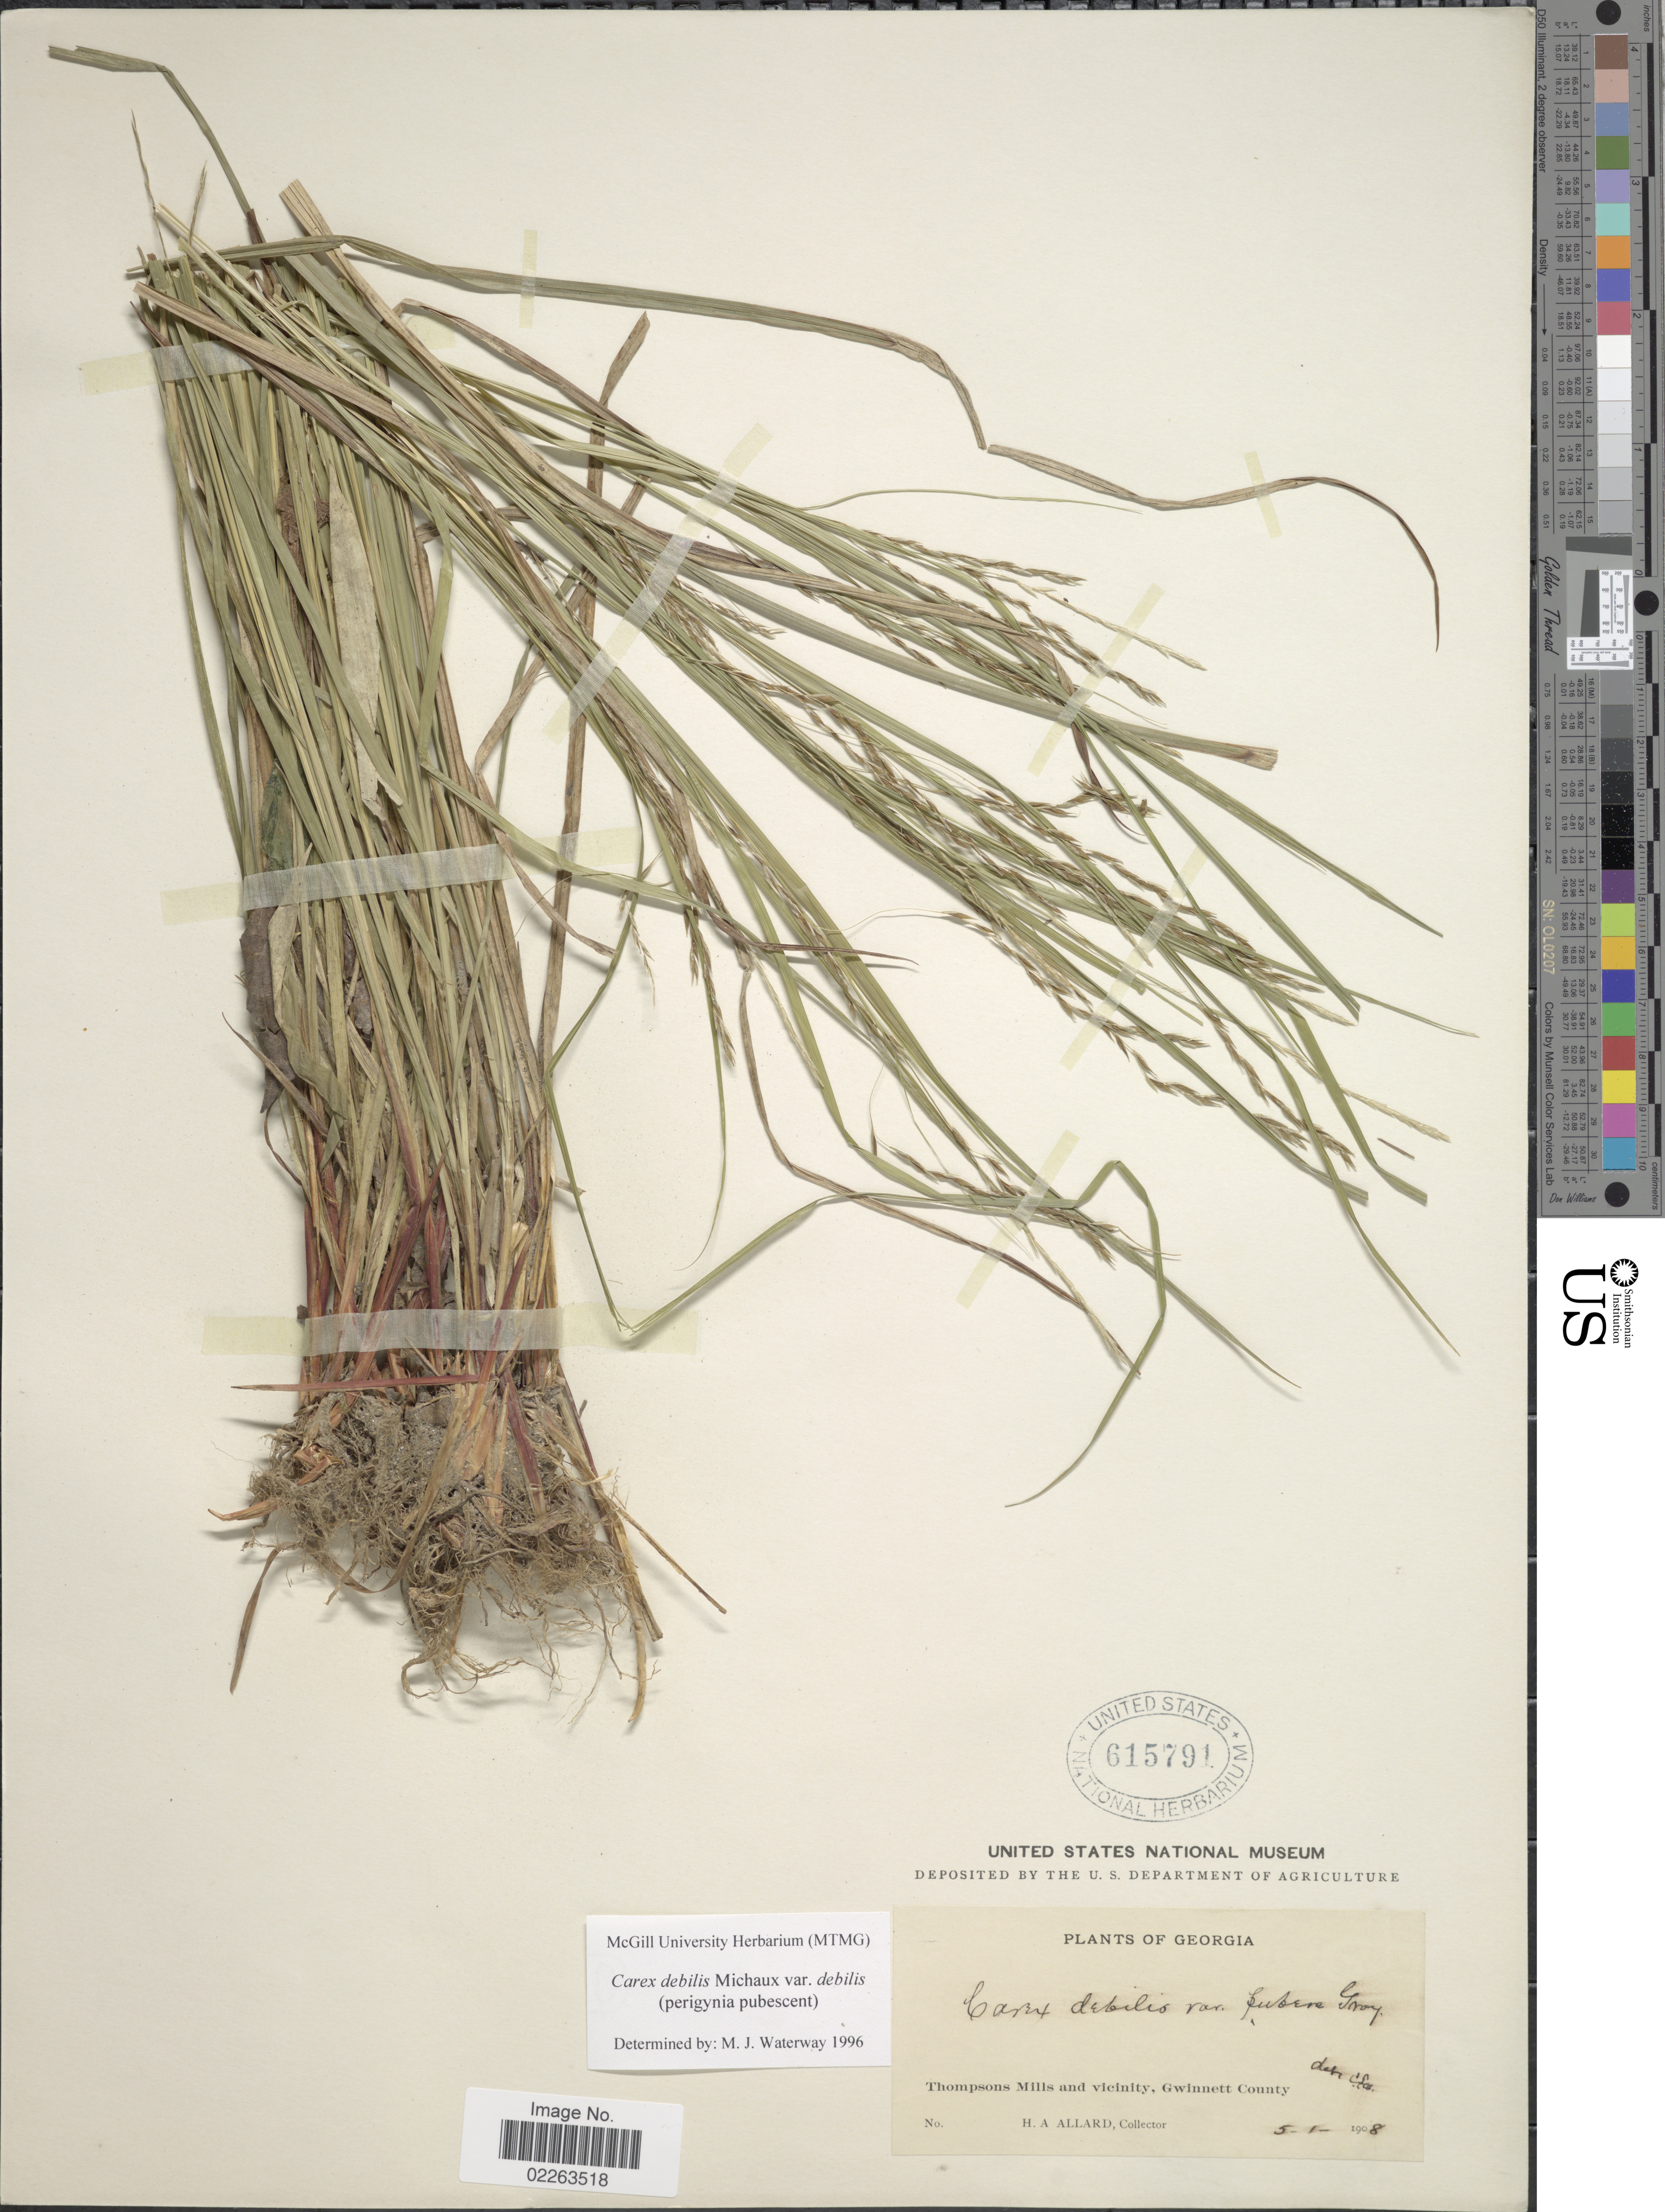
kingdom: Plantae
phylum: Tracheophyta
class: Liliopsida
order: Poales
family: Cyperaceae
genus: Carex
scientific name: Carex debilis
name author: Michx.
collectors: H. A. Allard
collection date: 1908-05-01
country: United States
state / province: Georgia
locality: Thompsons Mills and vicinity, Gwinnett County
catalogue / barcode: US 615791